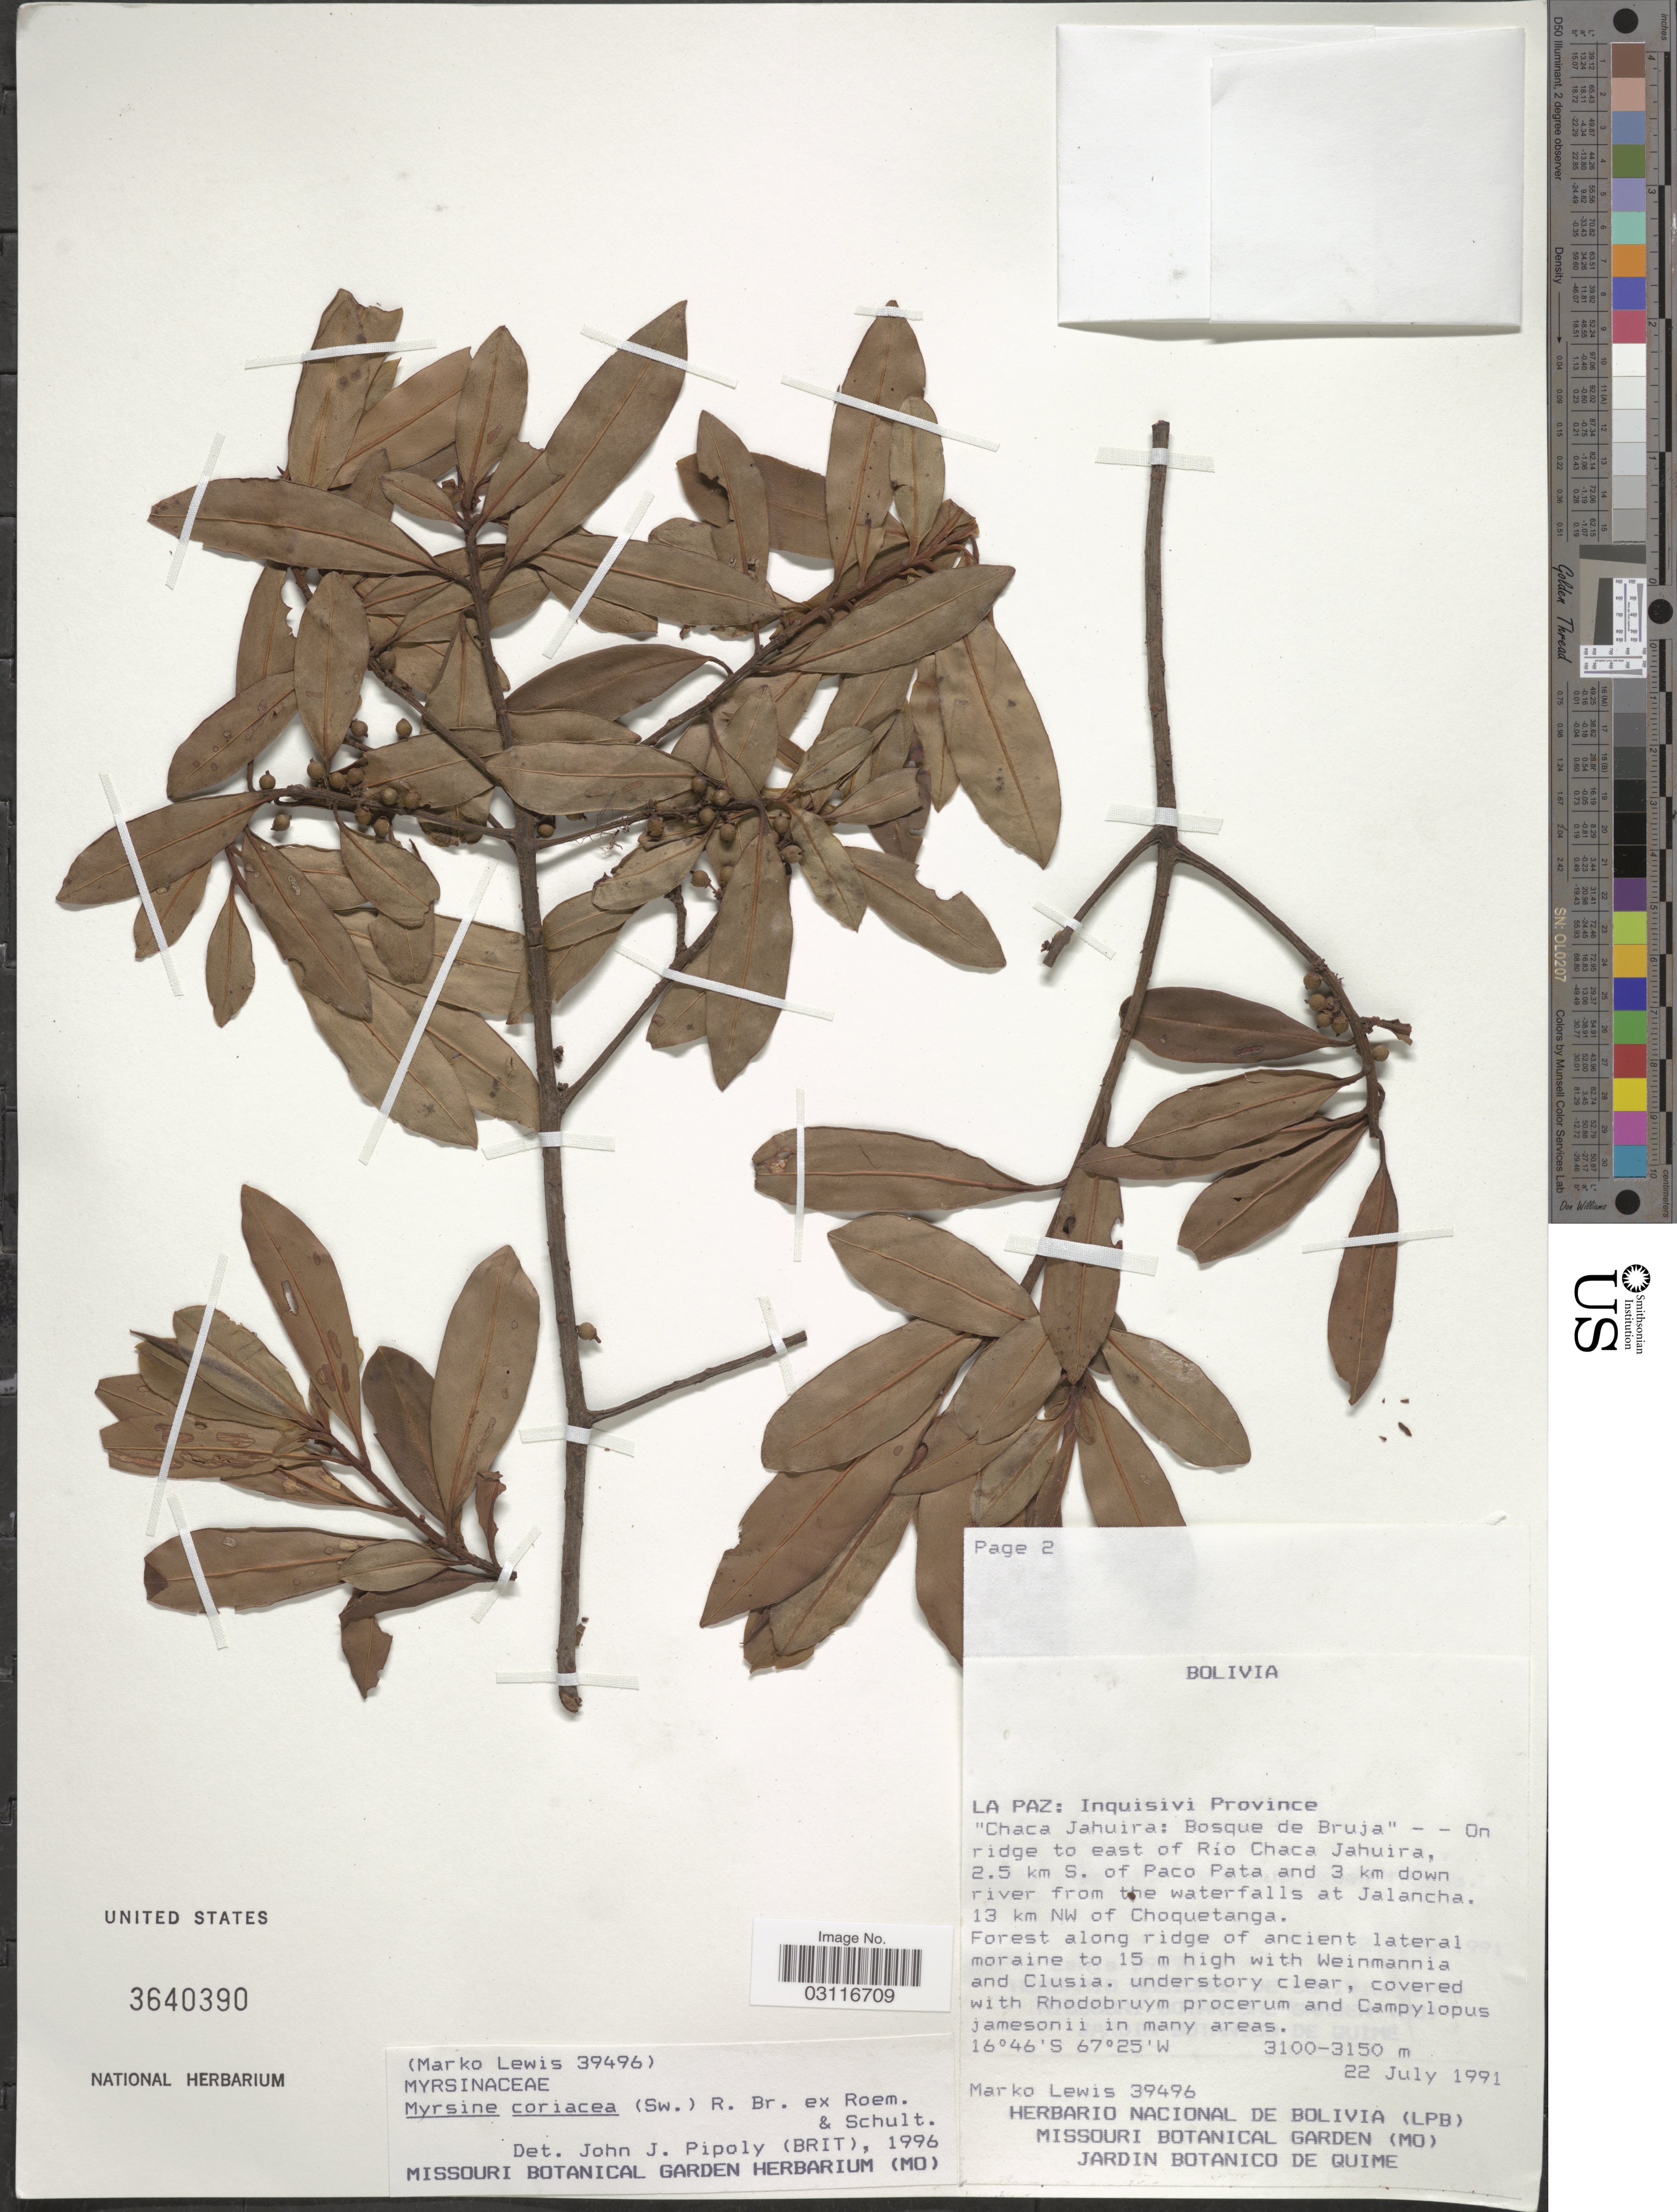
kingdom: Plantae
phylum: Tracheophyta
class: Magnoliopsida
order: Ericales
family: Primulaceae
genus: Myrsine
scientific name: Myrsine coriacea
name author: (Sw.) R. Br. ex Roem. & Schult.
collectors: M. A. Lewis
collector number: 39496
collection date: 1991-07-22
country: Bolivia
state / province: La Paz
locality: Inquisivi Province. "Chaca Jahuira: Bosque de Bruja" - - On ridge to east of Río Chaca Jahuira, 2.5 km S. of Paco Pata and 3 km down river from the waterfalls at Jalancha. 13 km NW of Choquetanga.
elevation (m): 3100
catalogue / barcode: US 3640390